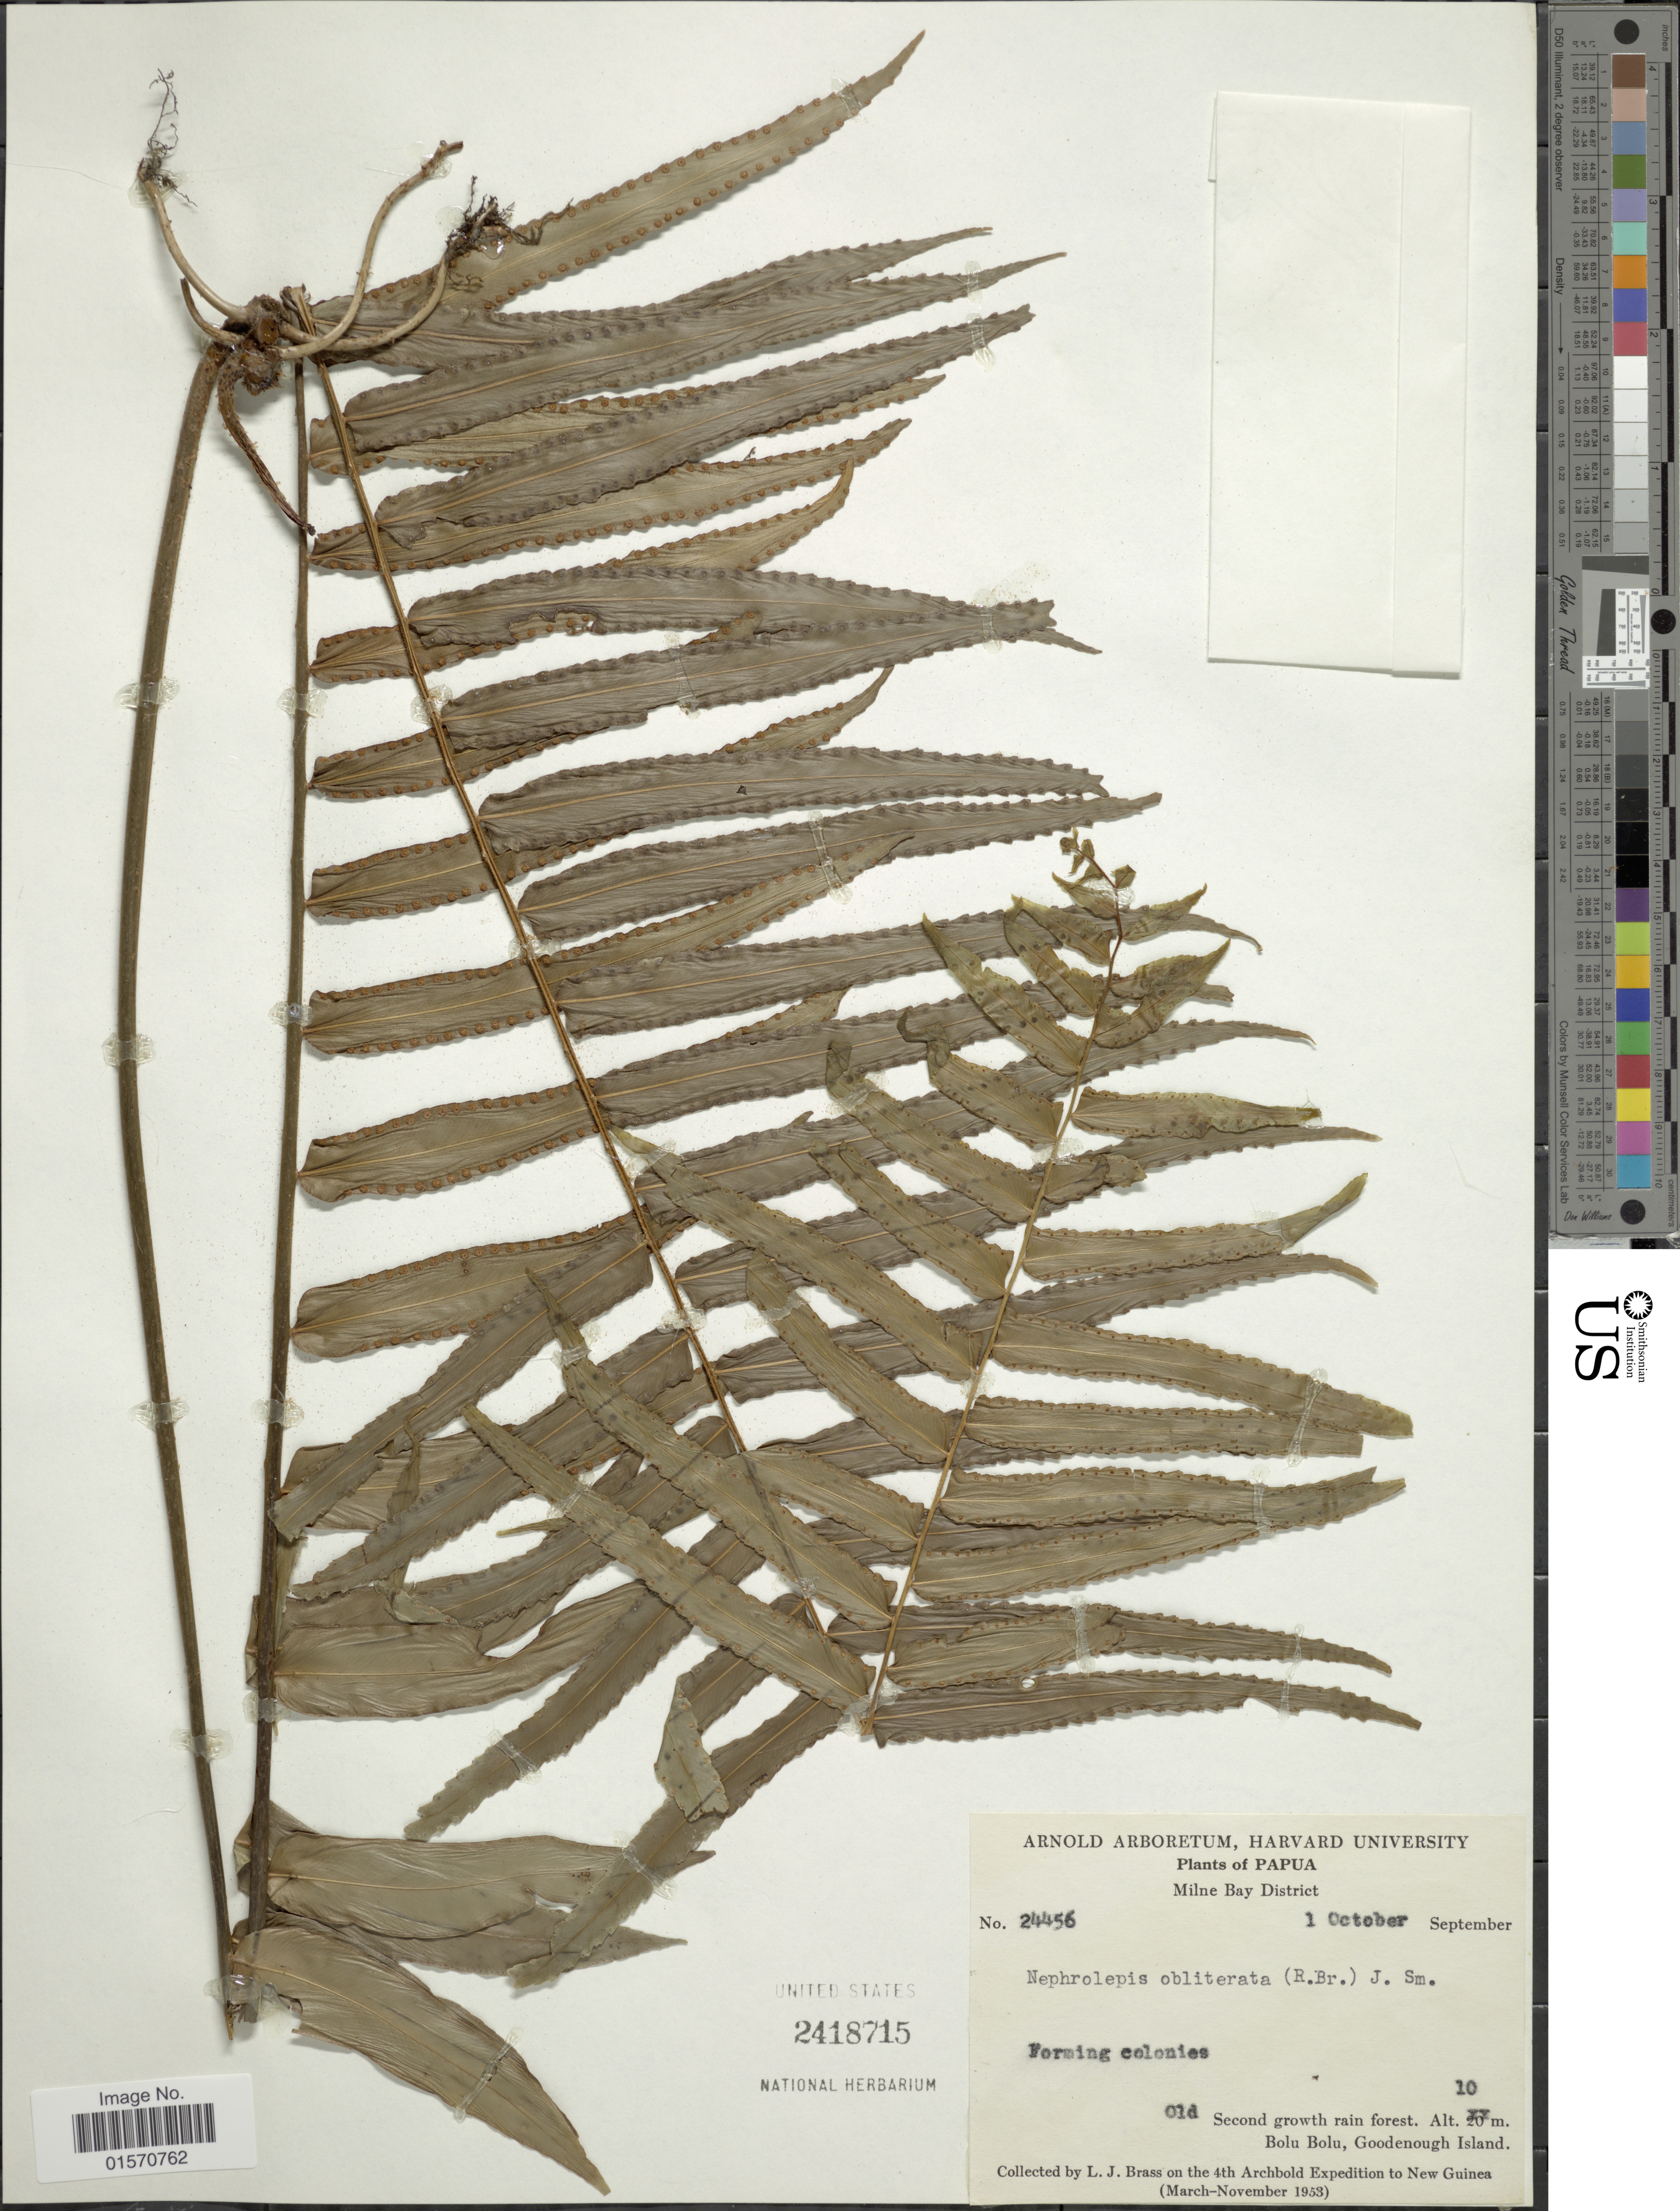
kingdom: Plantae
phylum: Tracheophyta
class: Polypodiopsida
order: Polypodiales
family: Nephrolepidaceae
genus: Nephrolepis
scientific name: Nephrolepis saligna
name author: Cav.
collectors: L. J. Brass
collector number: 24456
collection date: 1953-10-01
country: Papua New Guinea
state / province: Milne Bay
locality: Papua. Bolu Bolu, Goodenough Island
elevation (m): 10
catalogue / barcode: US 2418715